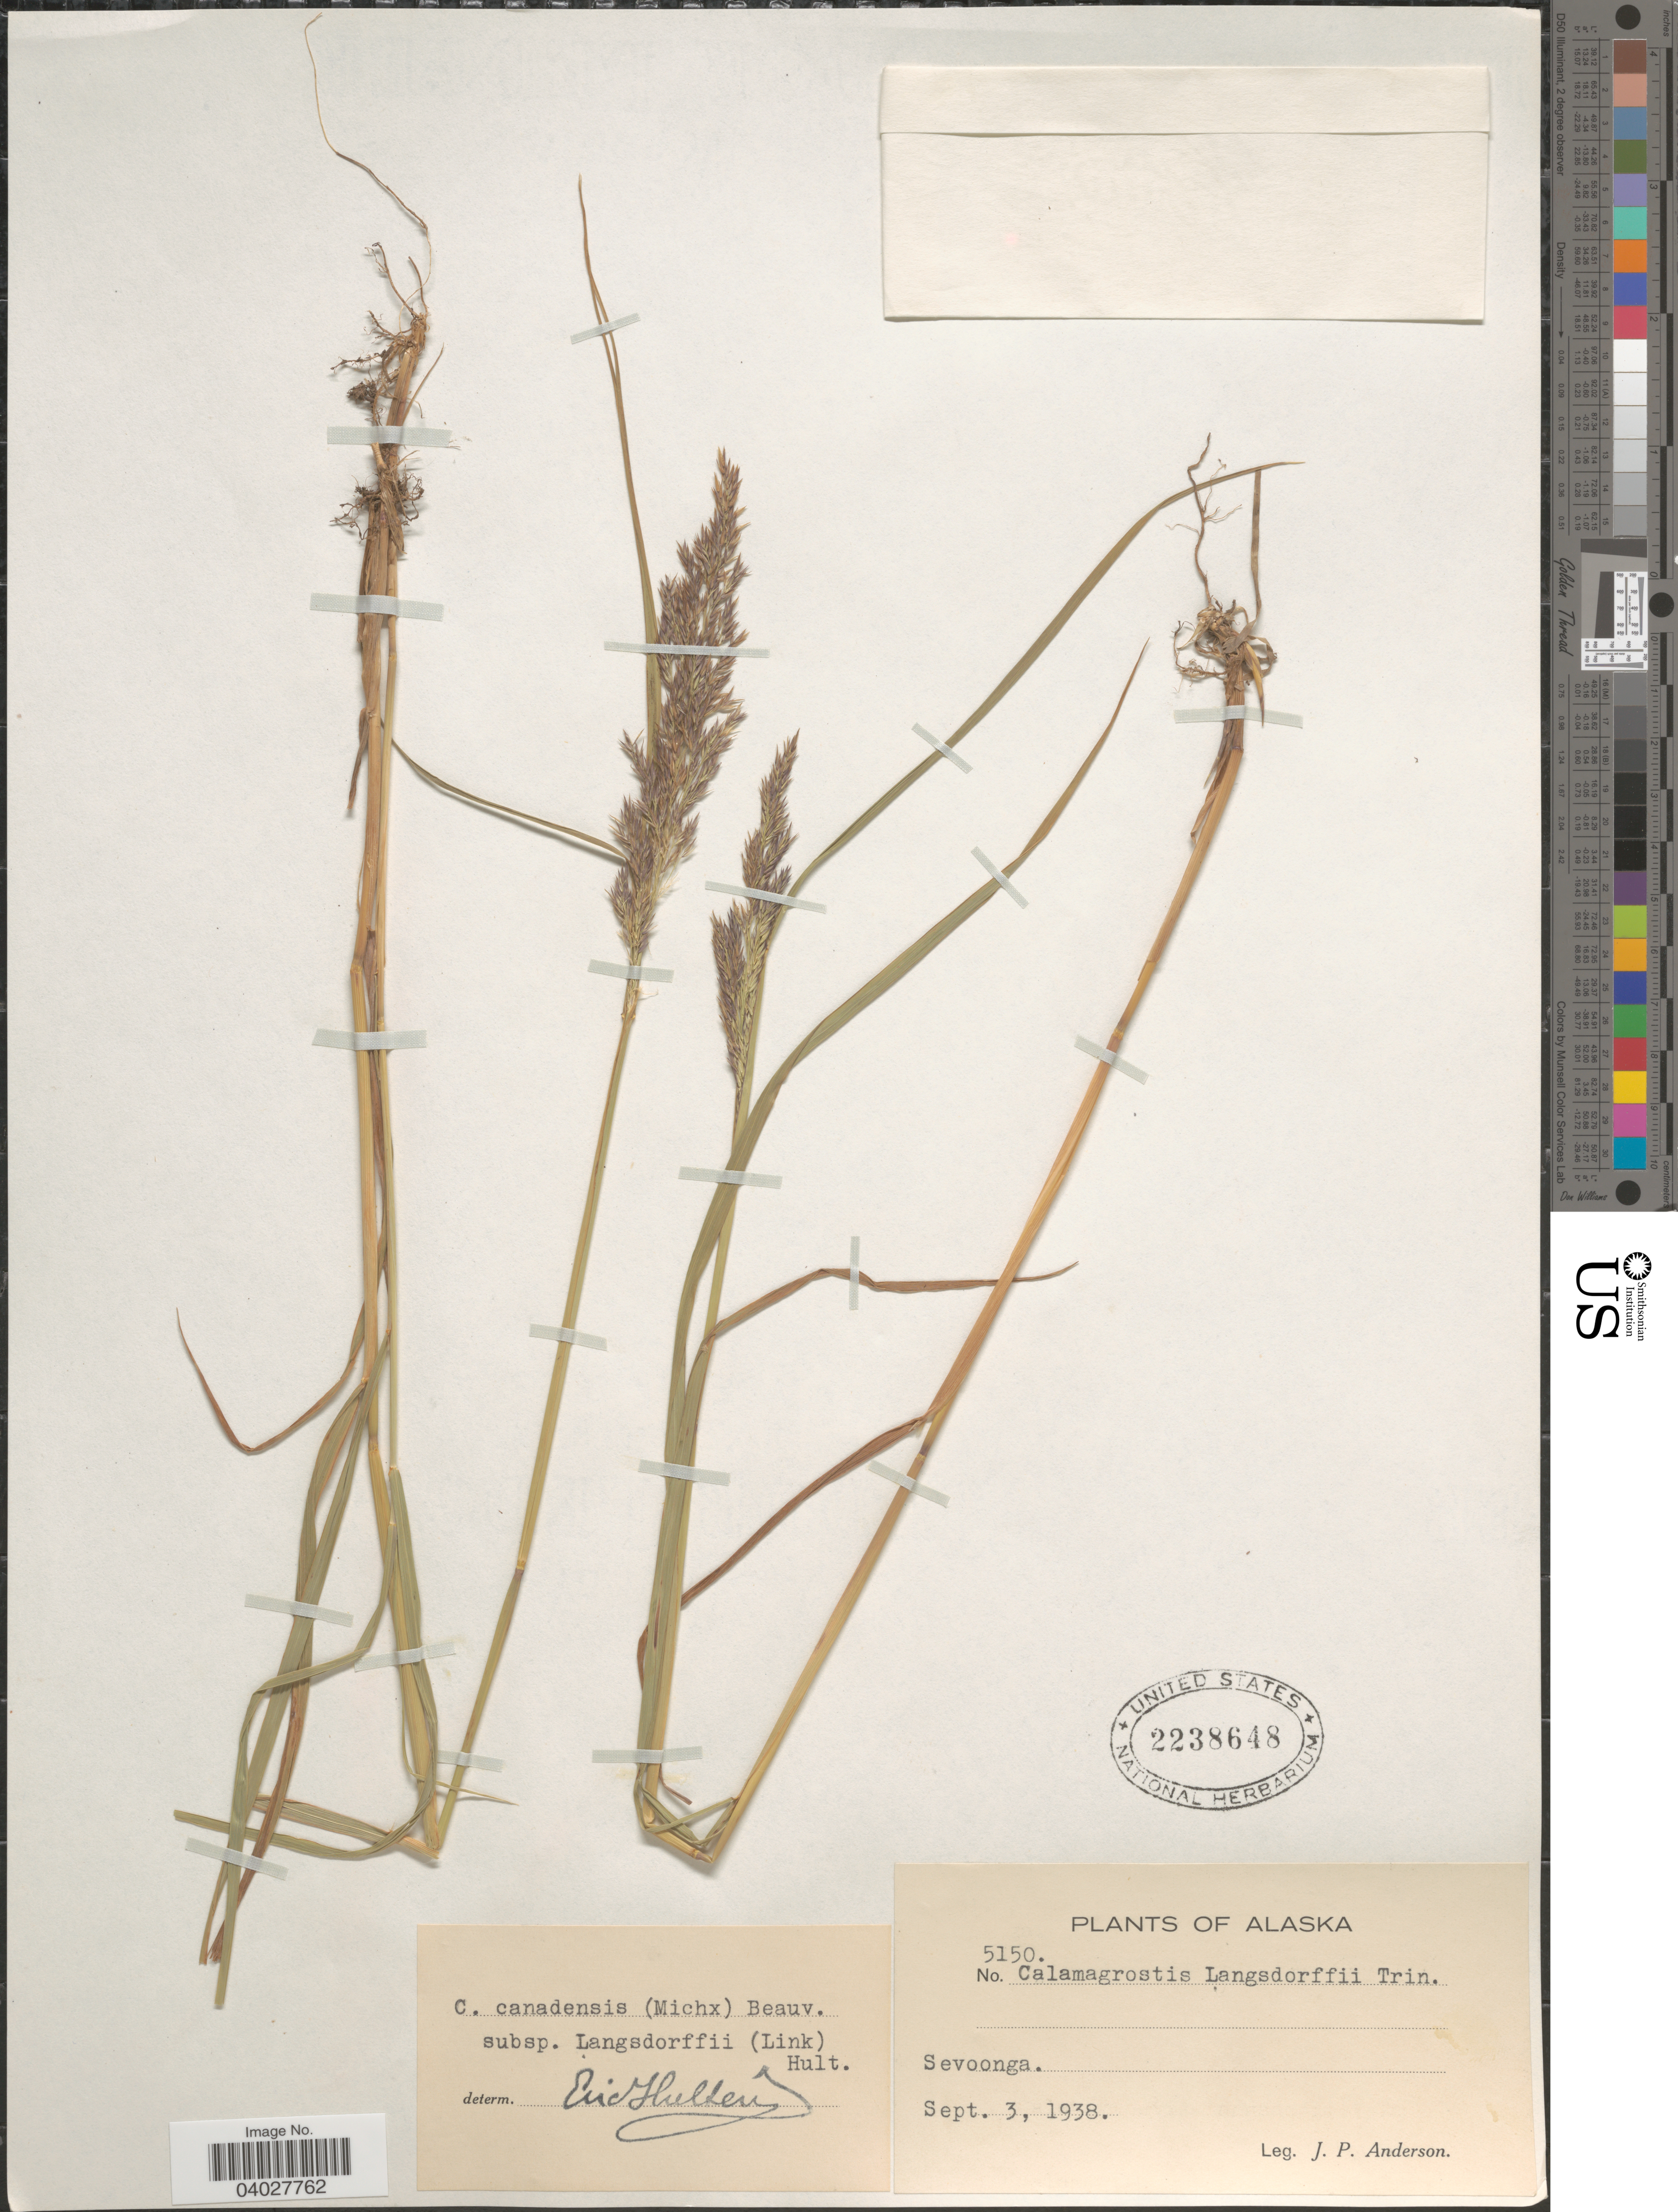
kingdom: Plantae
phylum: Tracheophyta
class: Liliopsida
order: Poales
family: Poaceae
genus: Calamagrostis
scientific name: Calamagrostis canadensis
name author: (Michx.) P. Beauv.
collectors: J. P. Anderson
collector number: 5150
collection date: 1938-09-03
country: United States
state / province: Alaska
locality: Sevoonga.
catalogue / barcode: US 2238648